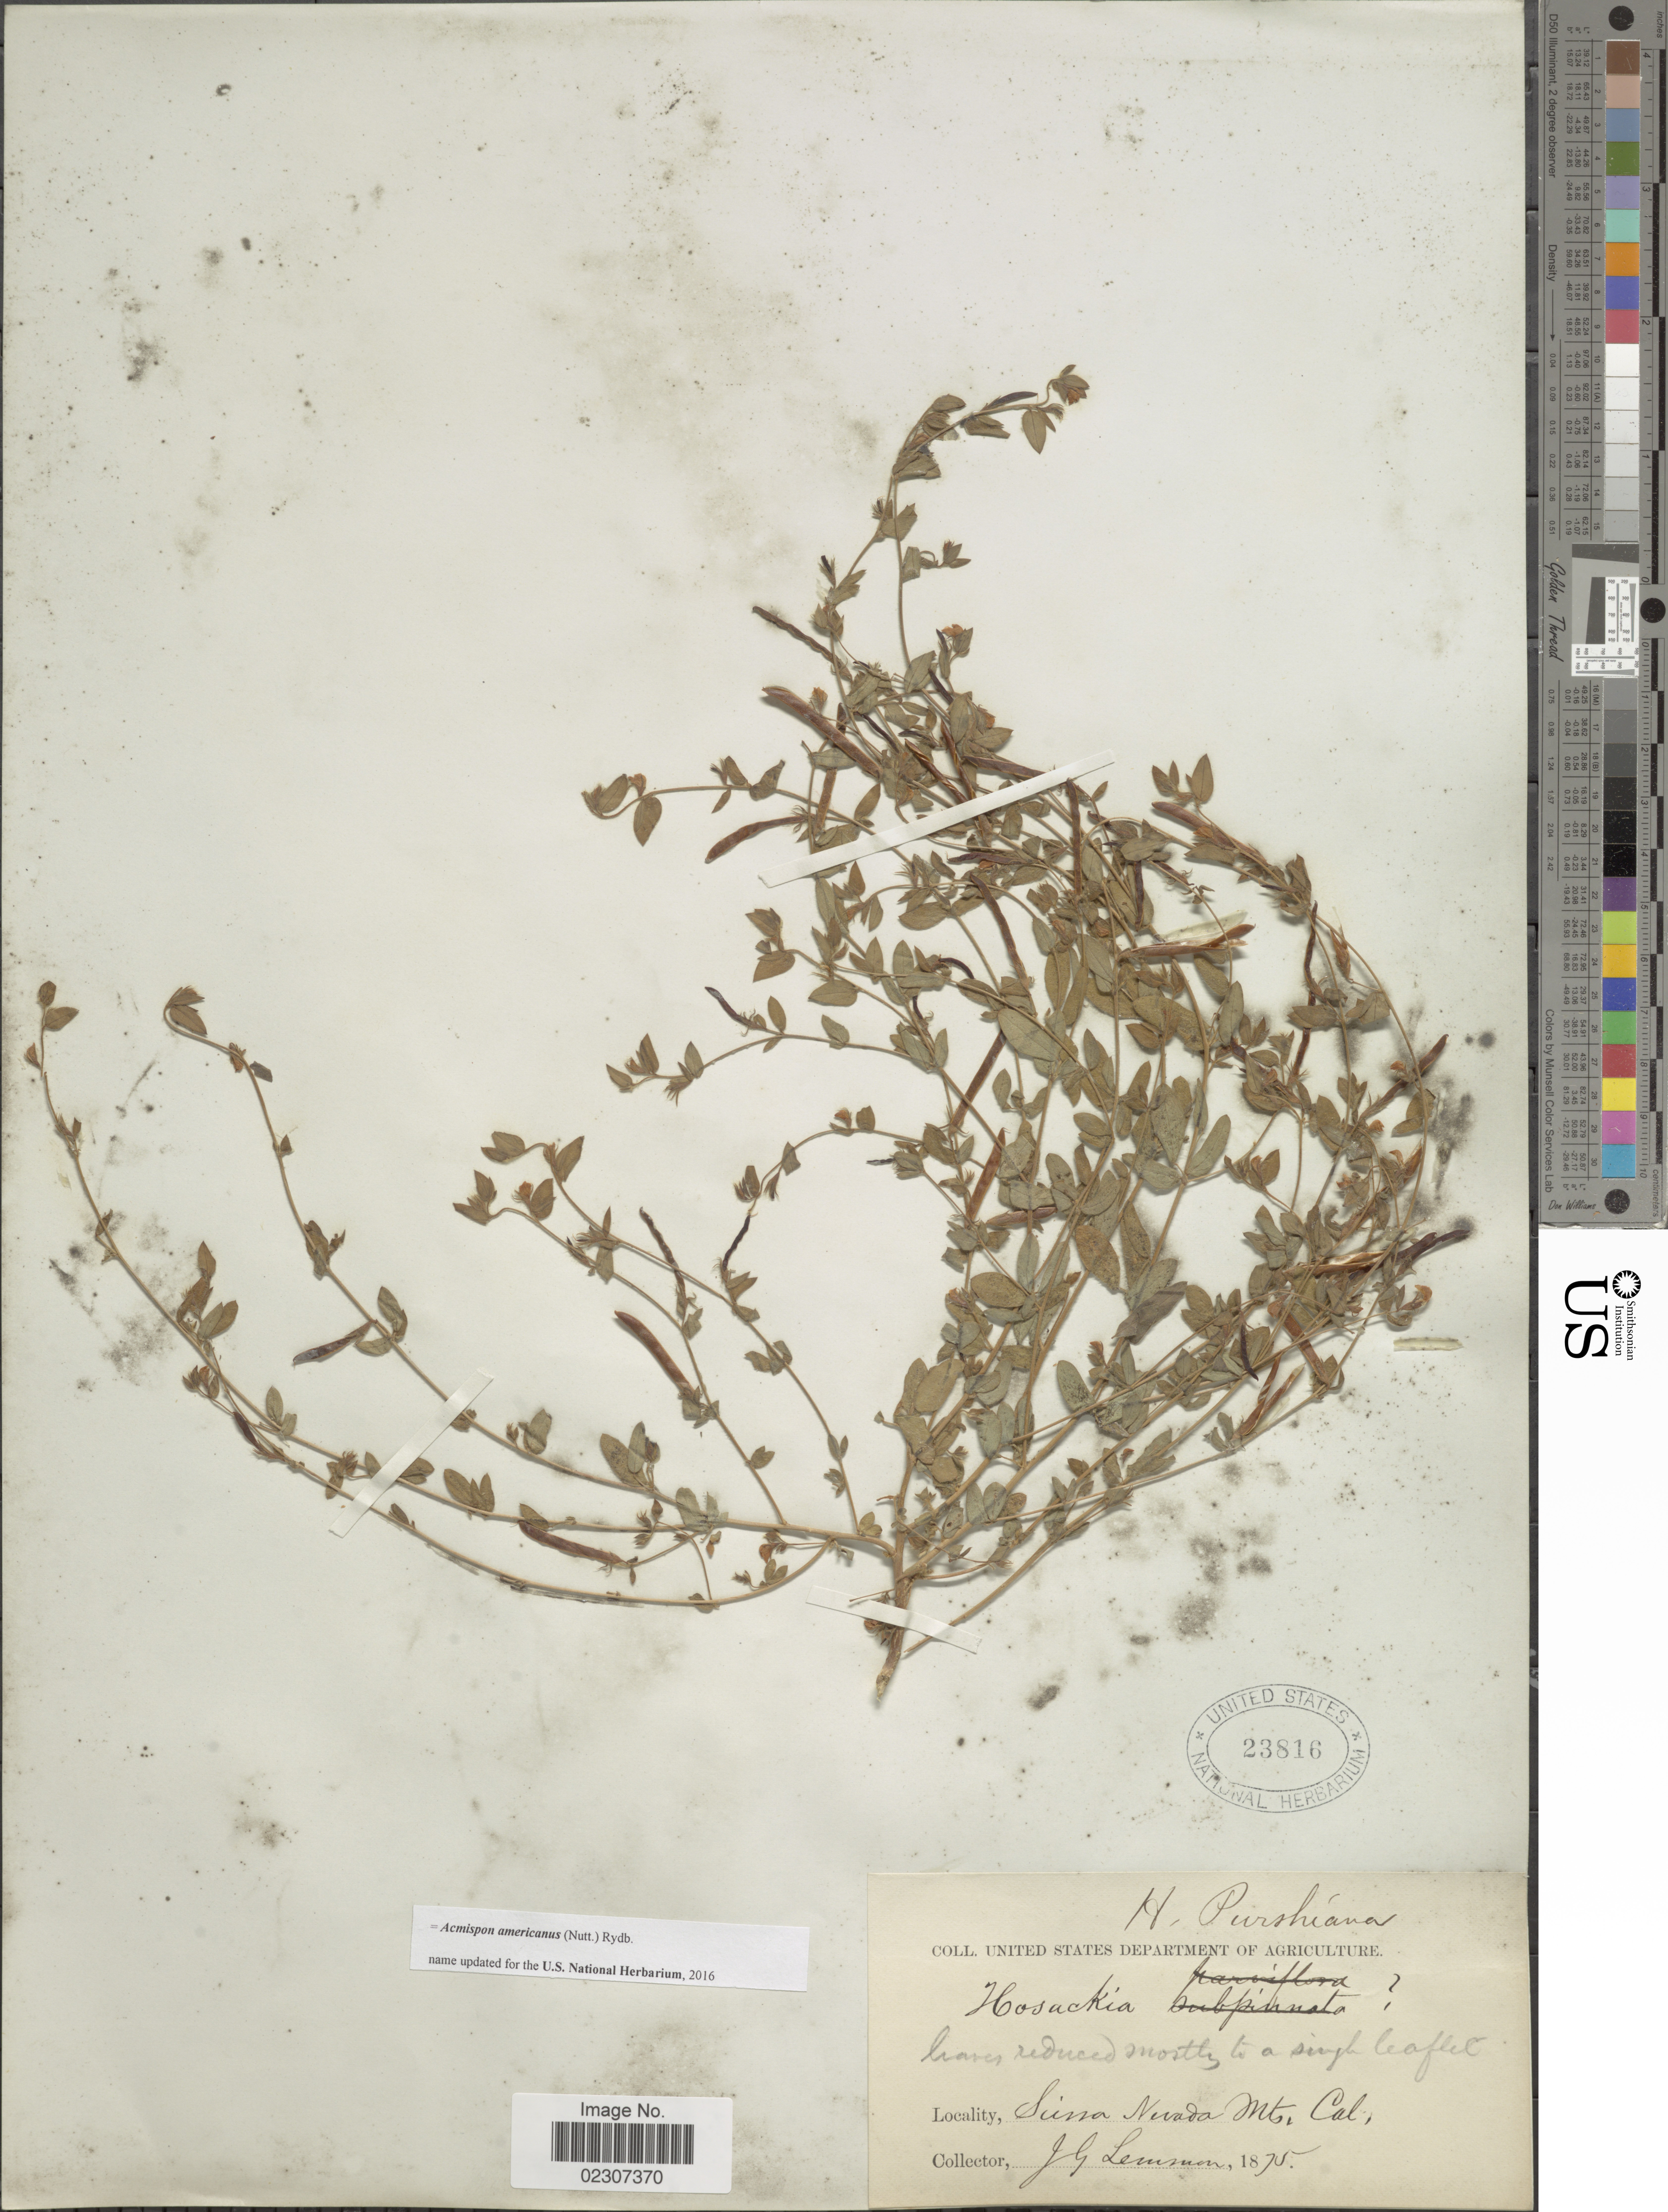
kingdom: Plantae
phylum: Tracheophyta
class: Magnoliopsida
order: Fabales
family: Fabaceae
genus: Acmispon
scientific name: Acmispon americanus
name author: (Nutt.) Rydb.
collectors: J. Lemmon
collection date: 1875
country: United States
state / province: California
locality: Sierra Nevada Mts. Cal.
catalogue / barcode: US 23816